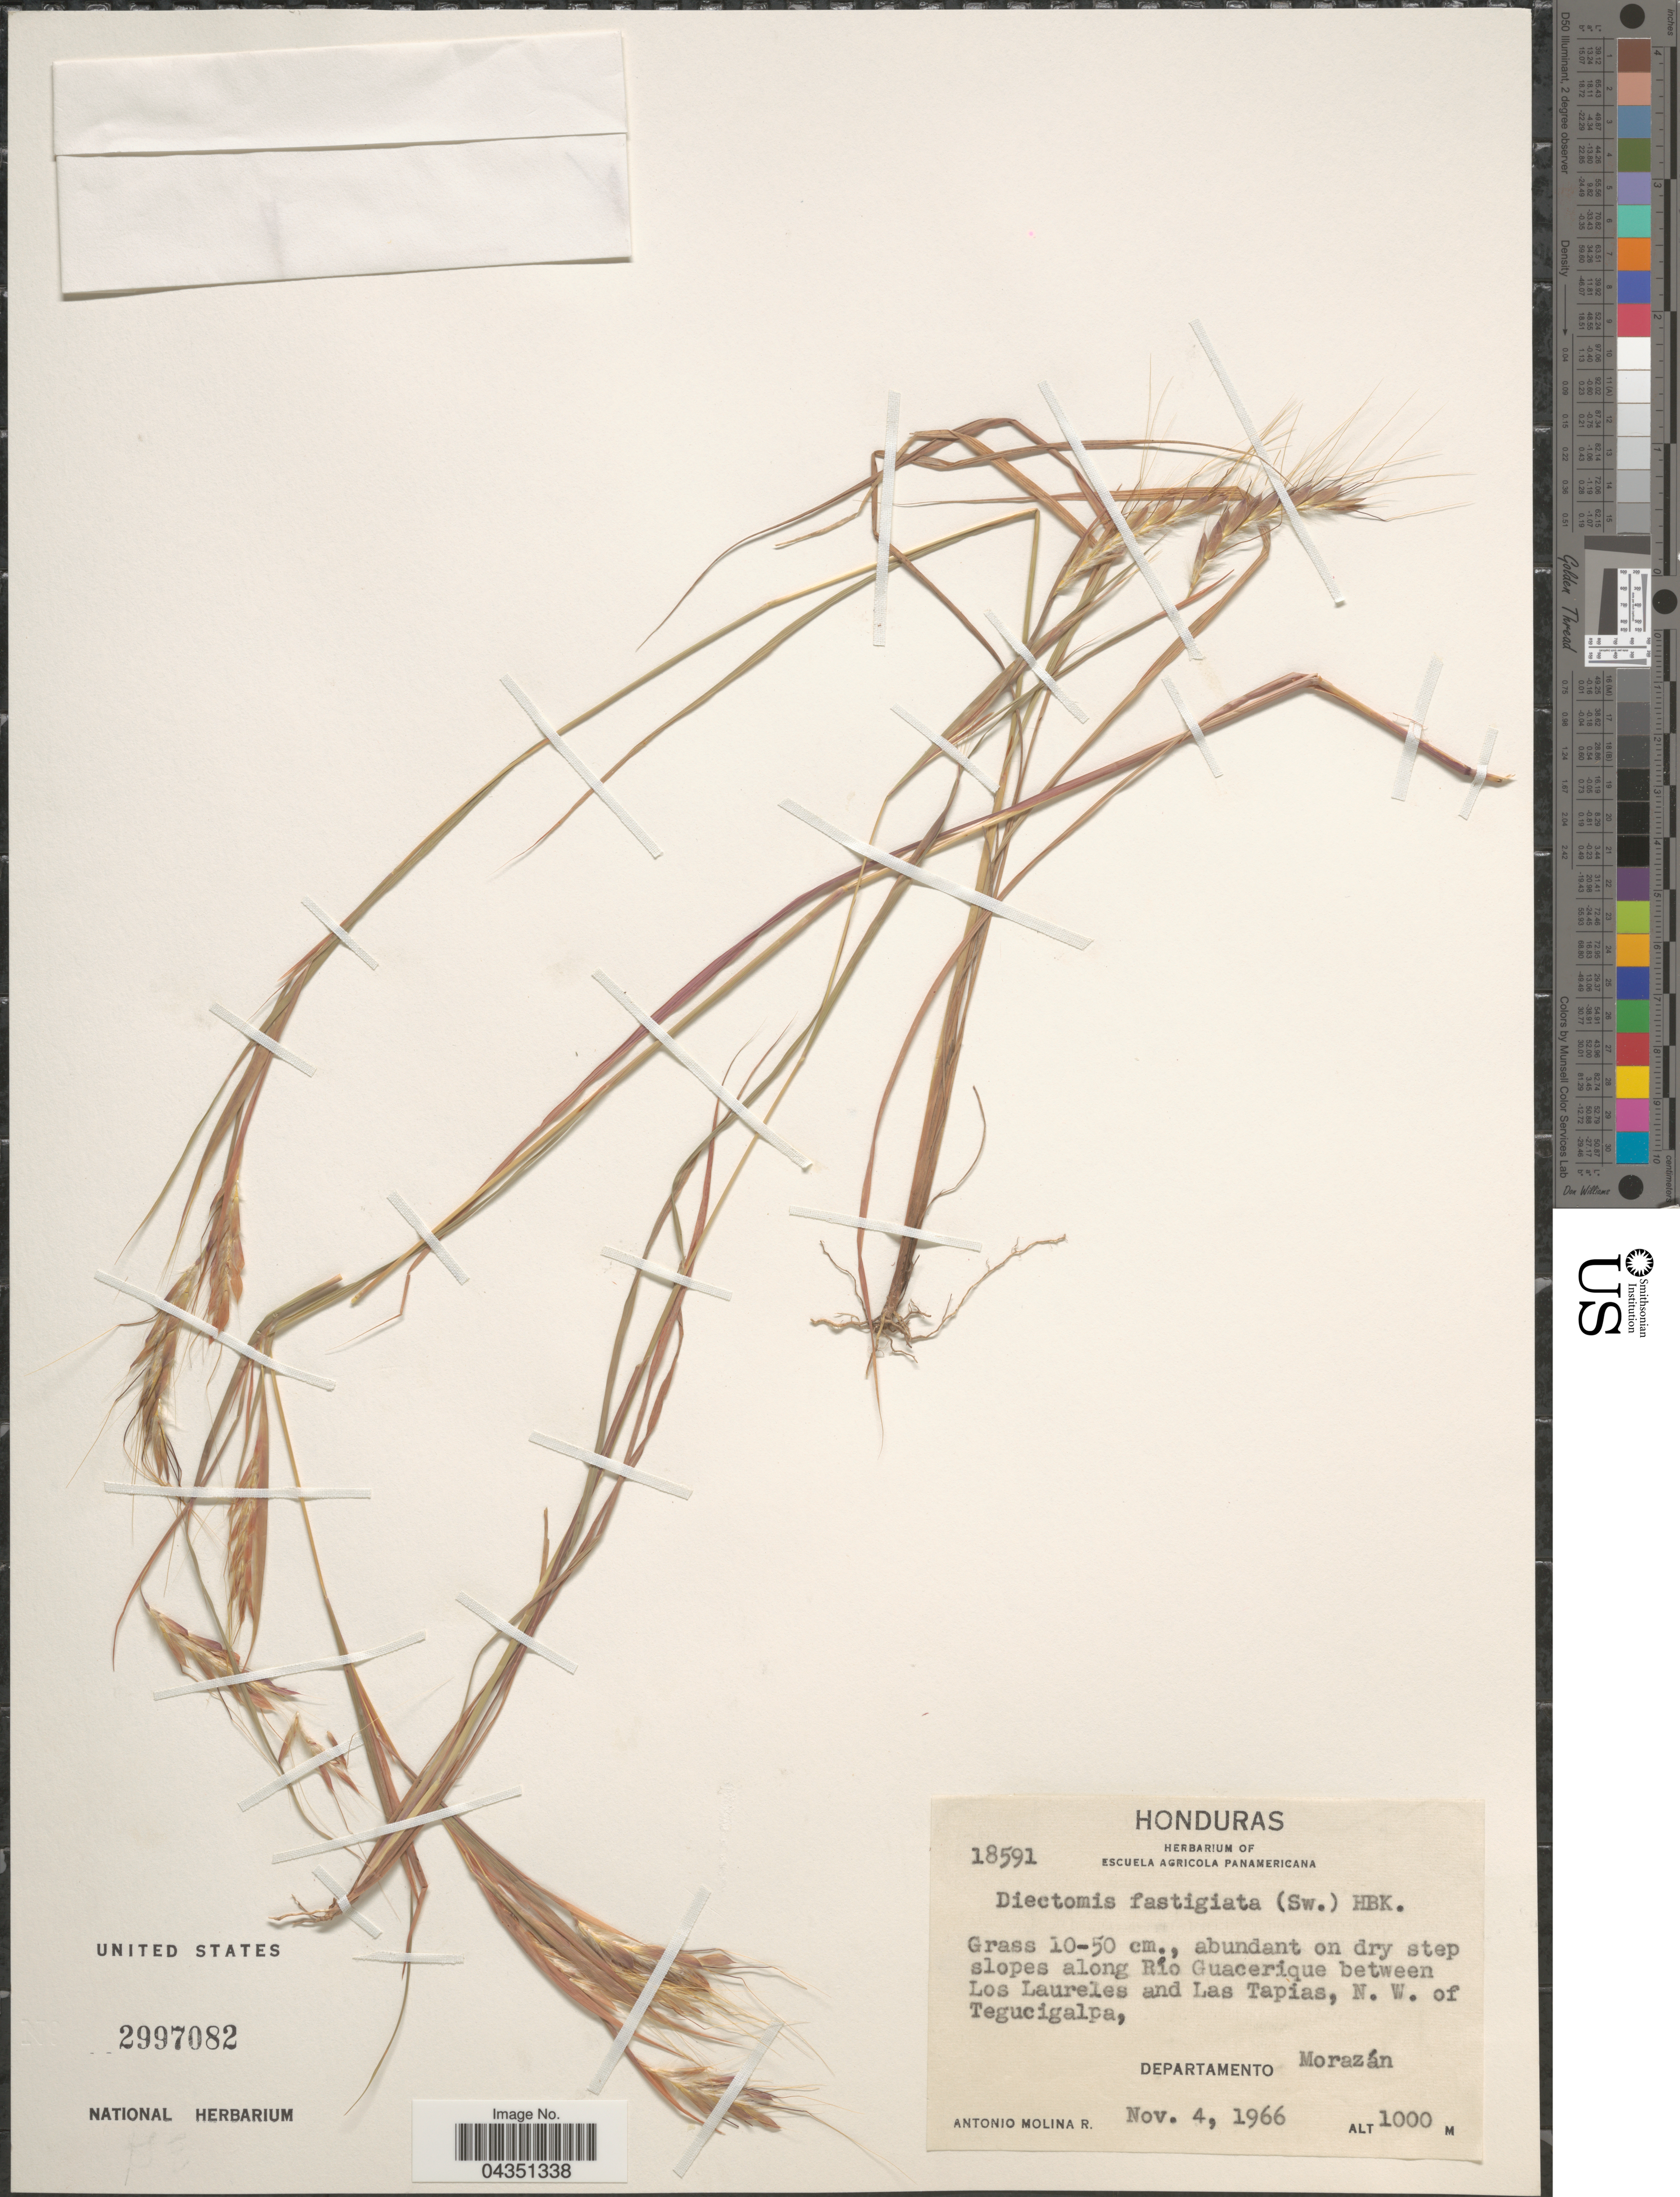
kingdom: Plantae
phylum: Tracheophyta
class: Liliopsida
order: Poales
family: Poaceae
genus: Diectomis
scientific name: Diectomis fastigiata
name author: (Sw.) P. Beauv.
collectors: A. Molina R.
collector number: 18591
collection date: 1966-11-04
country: Honduras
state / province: Fco. Morazán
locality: Abundant on dry step slopes along Río Guacerique between Los Laureles and Las Tapias, N. W. of Tegucigalpa, Departamento Morazán.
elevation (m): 1000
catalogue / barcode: US 2997082